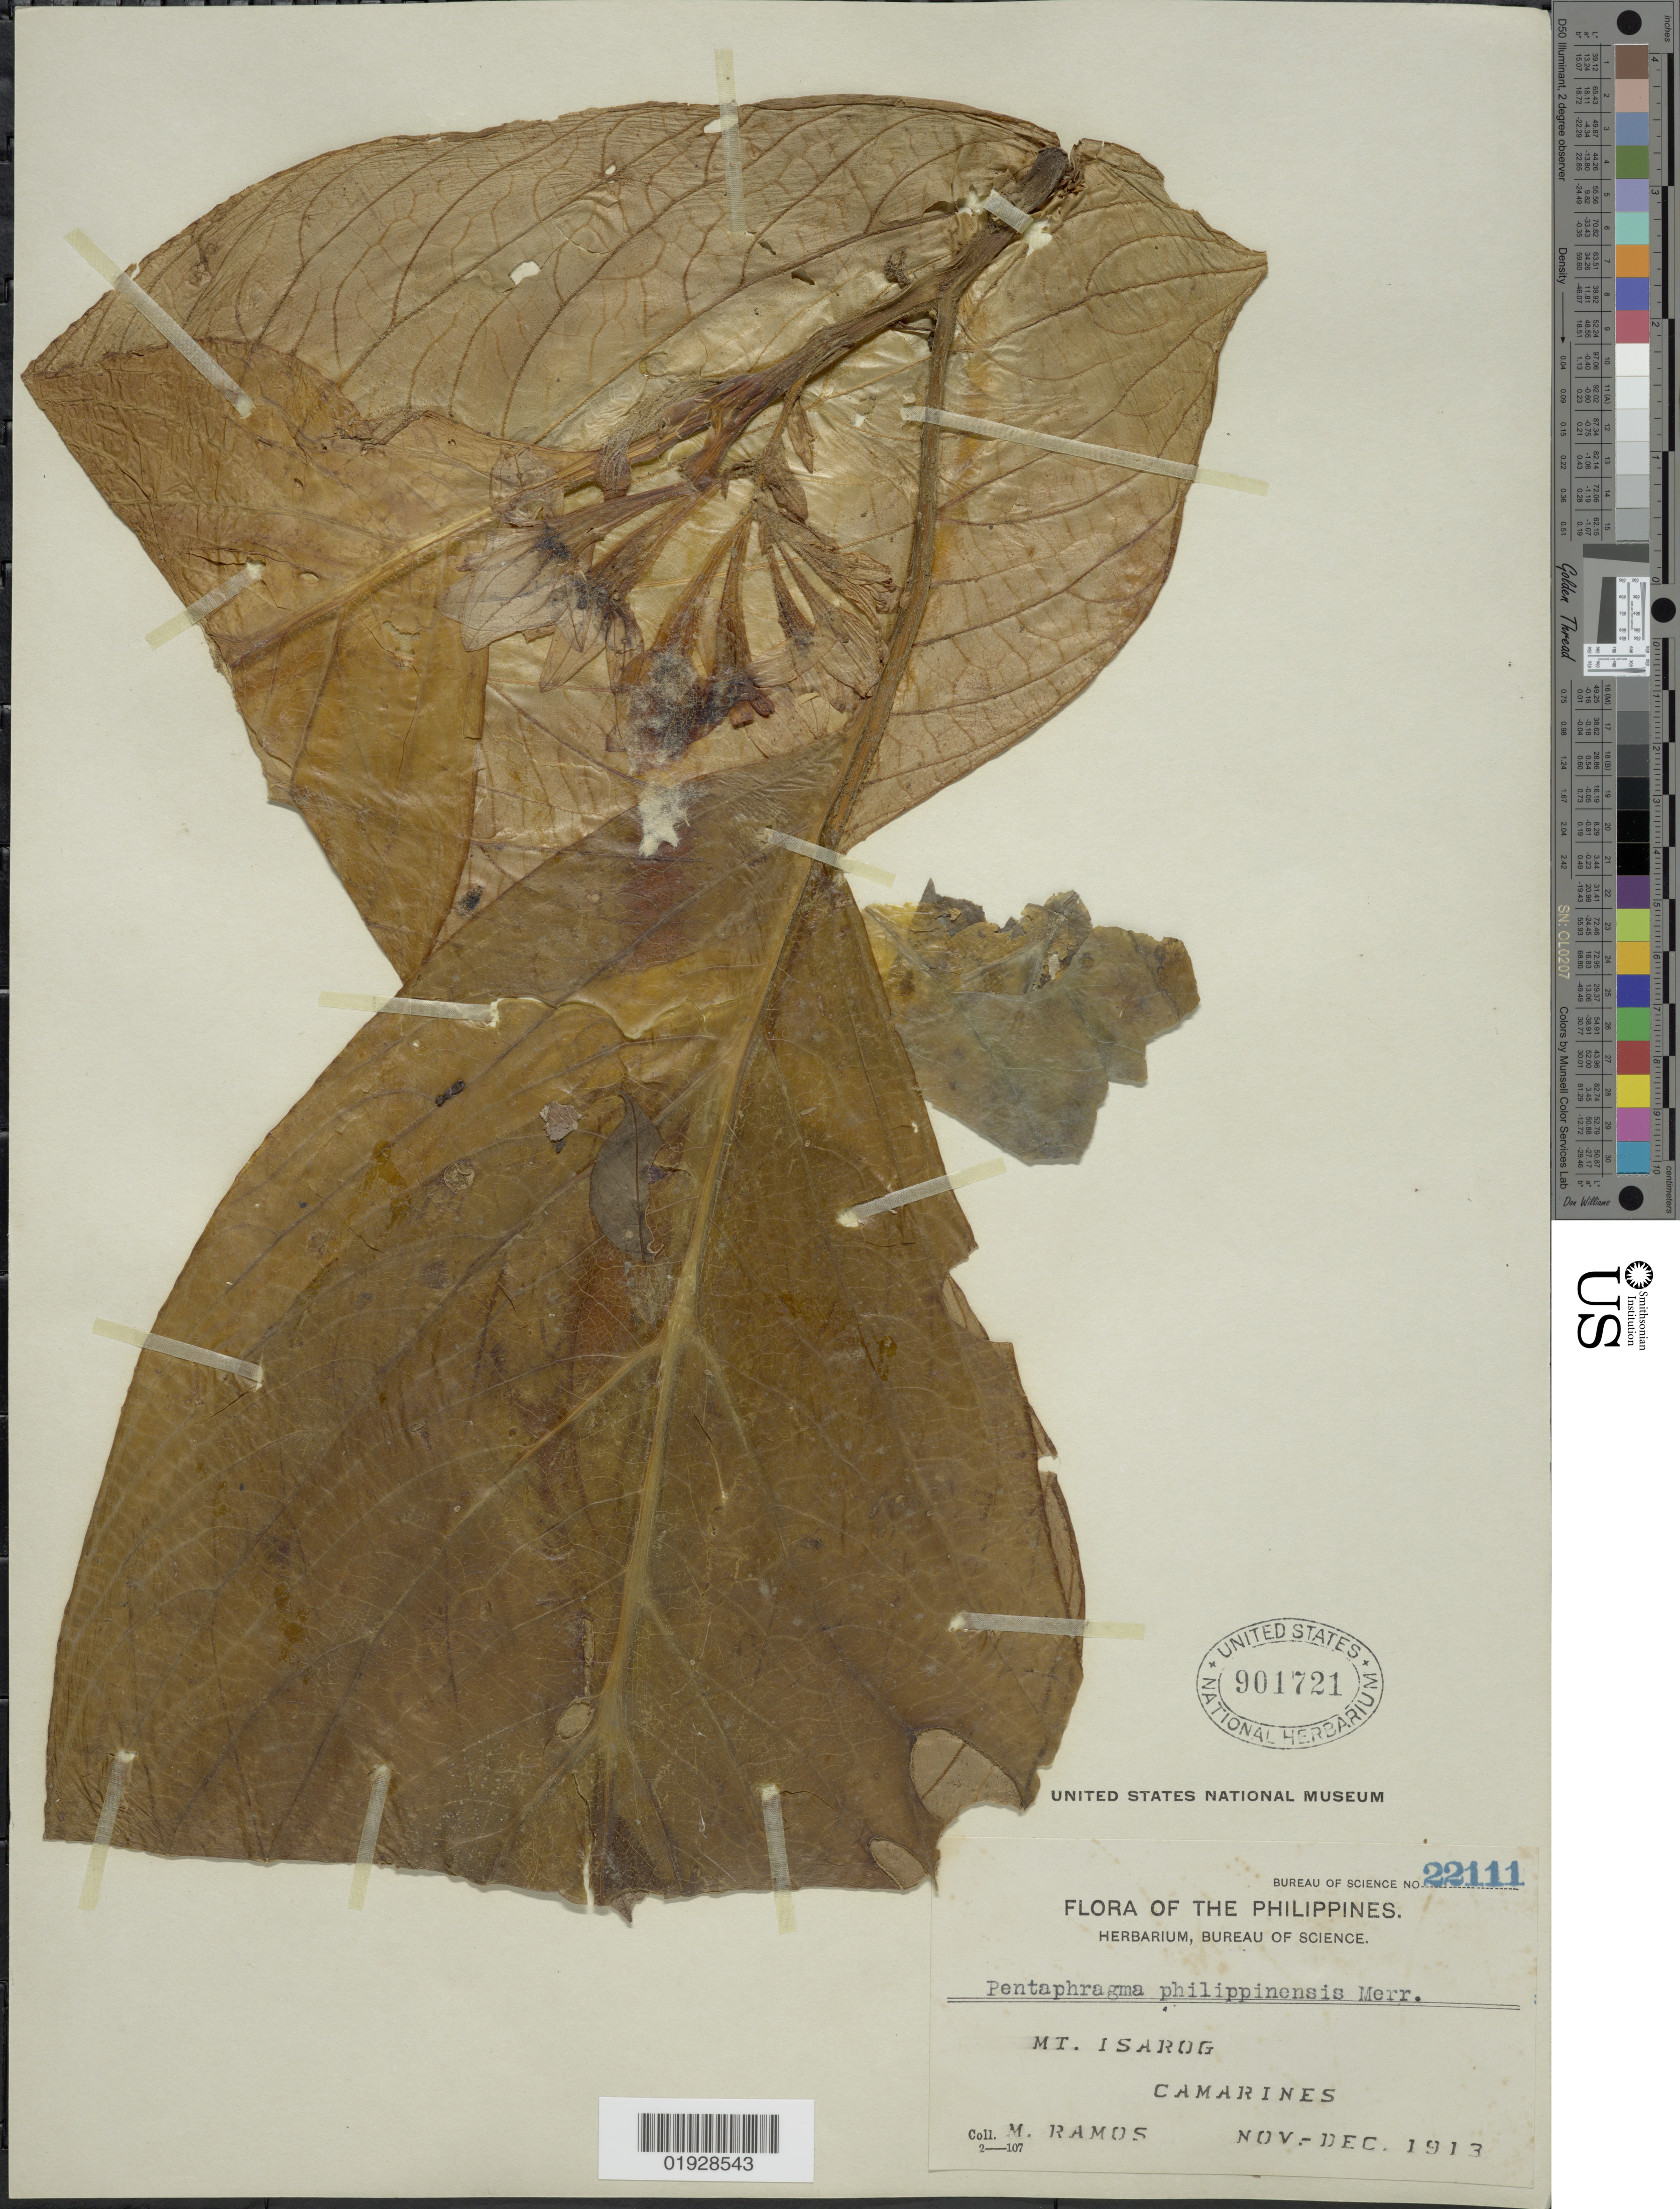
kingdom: Plantae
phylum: Tracheophyta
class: Magnoliopsida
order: Asterales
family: Pentaphragmataceae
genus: Pentaphragma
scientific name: Pentaphragma philippinensis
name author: Merr.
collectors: M. Ramos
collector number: Bureau of Science 22111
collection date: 1913-11/1913-12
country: Philippines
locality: Mt. Isarog, Camarines.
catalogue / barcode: US 901721